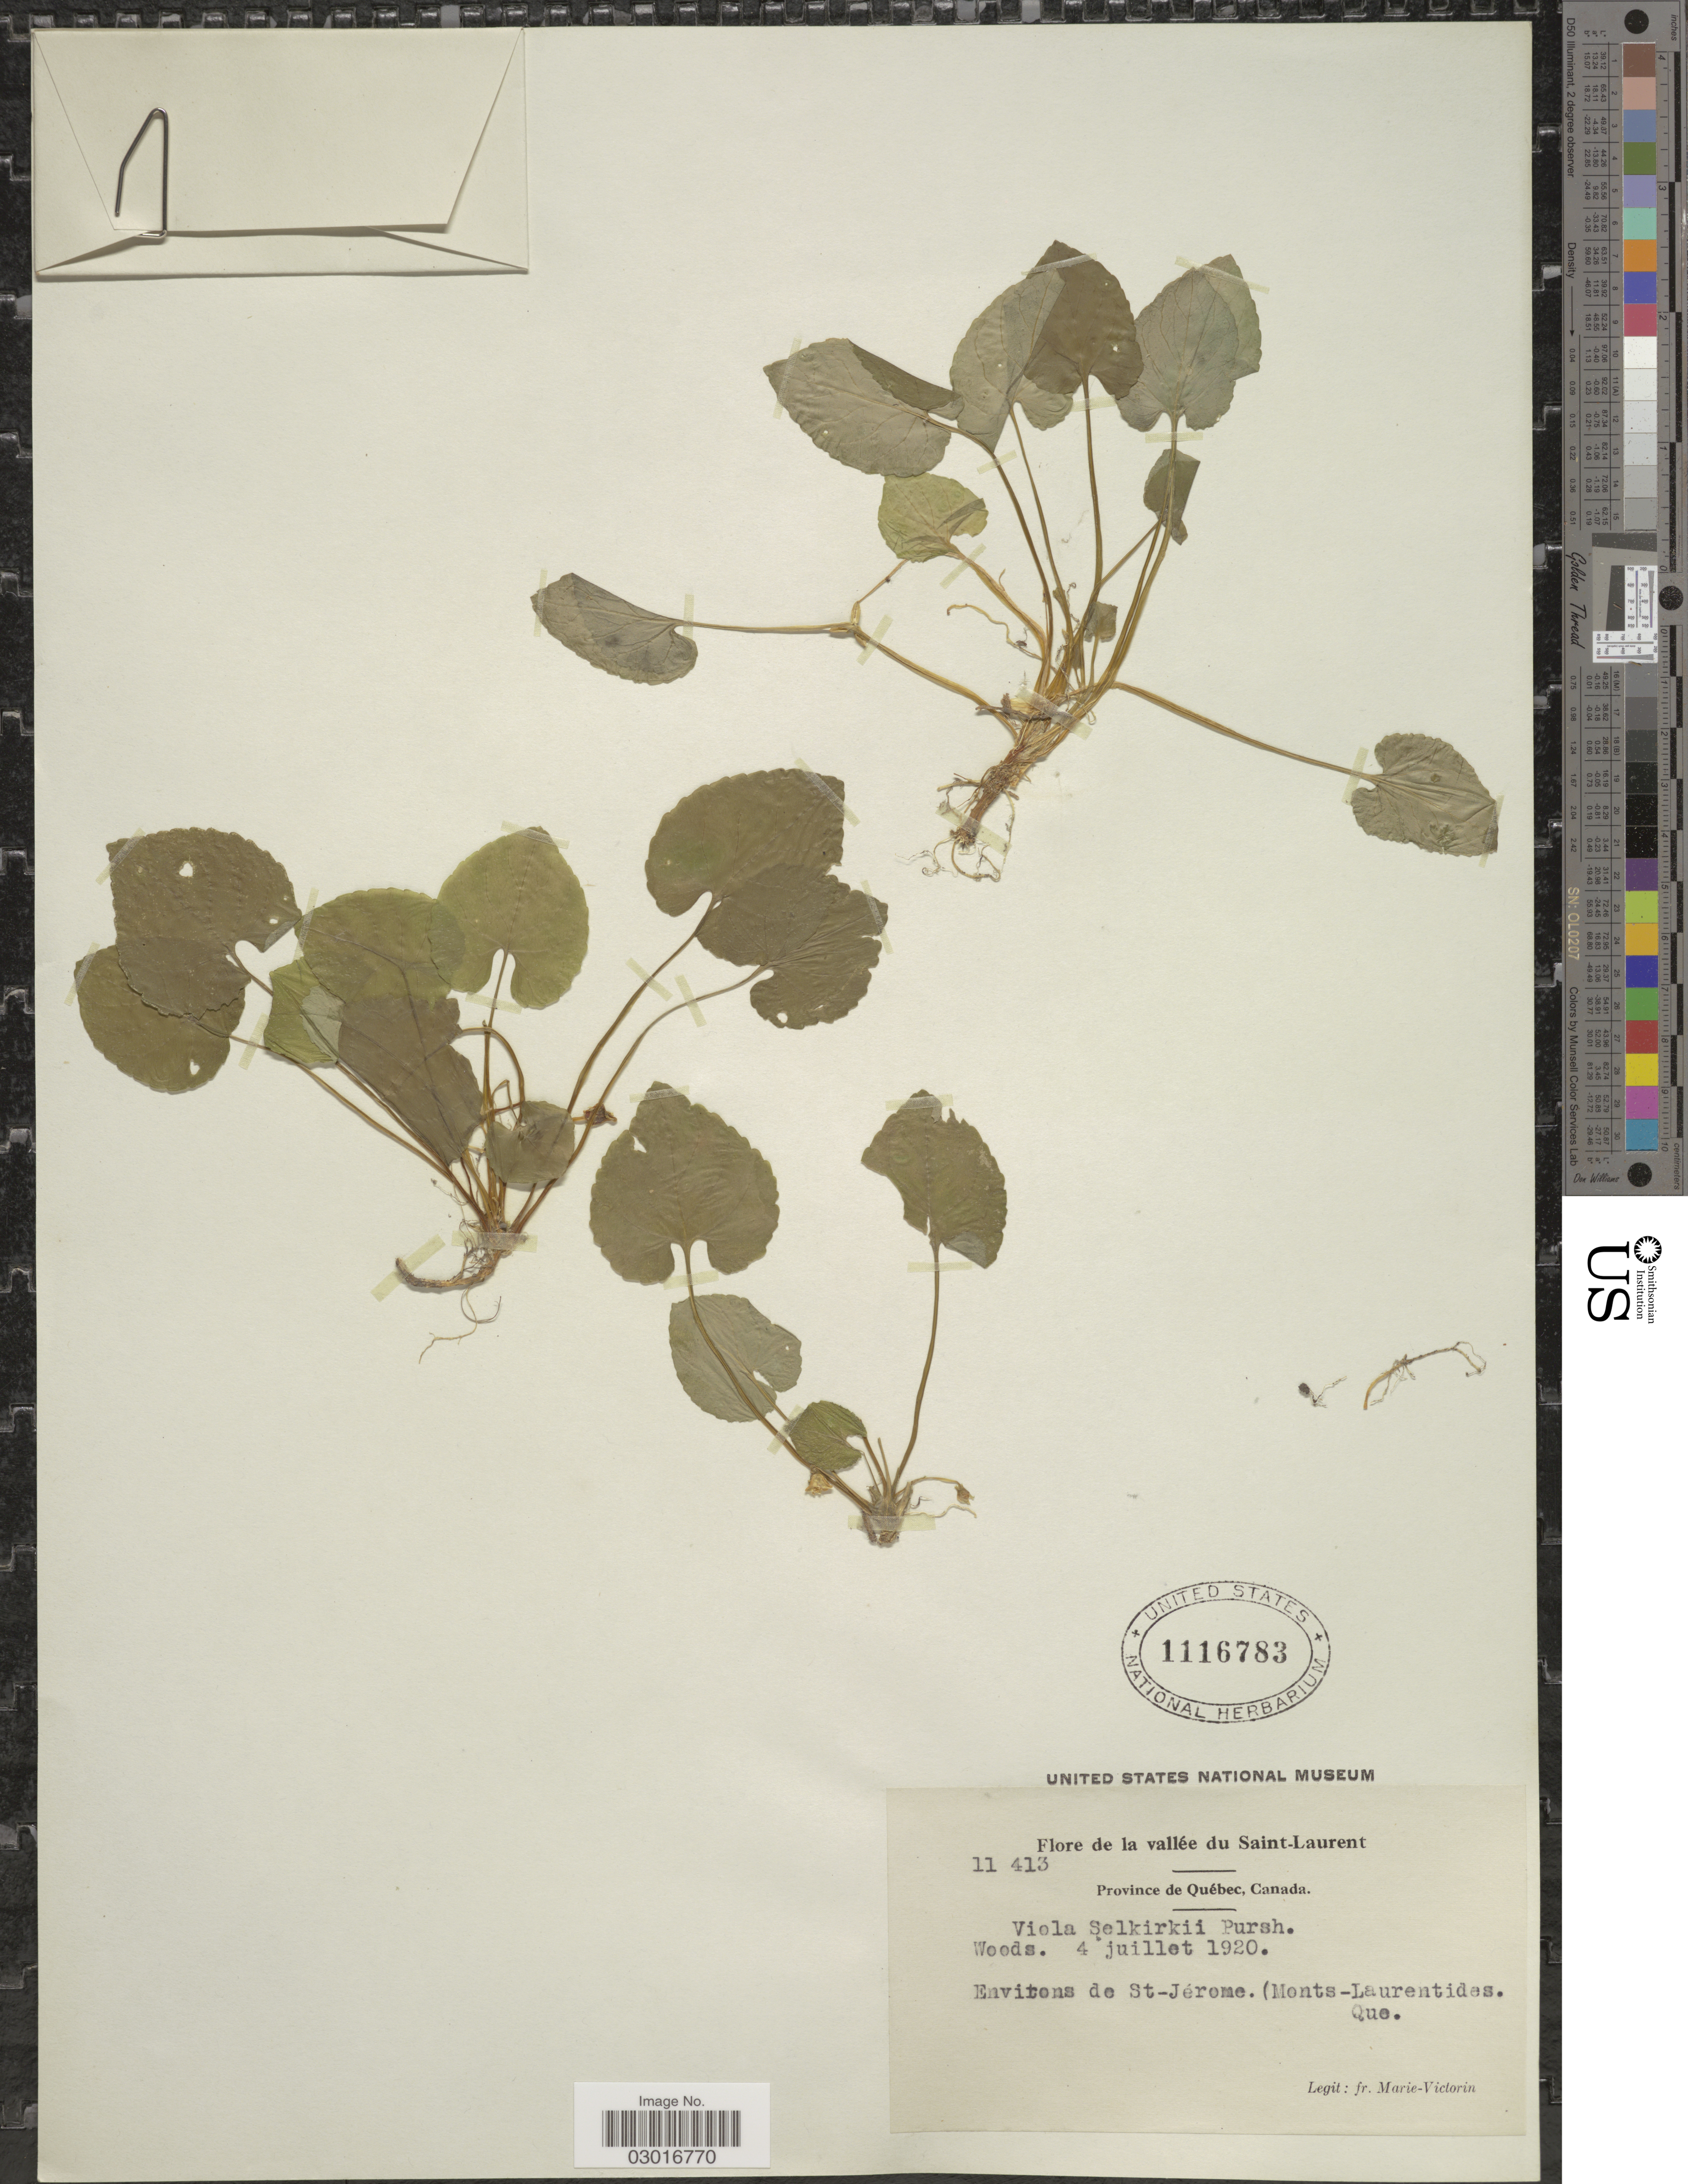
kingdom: Plantae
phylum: Tracheophyta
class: Magnoliopsida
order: Malpighiales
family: Violaceae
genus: Viola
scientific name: Viola selkirkii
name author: Pursh ex Goldie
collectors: F. Marie-Victorin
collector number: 11413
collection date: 1920-07-04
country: Canada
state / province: Quebec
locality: Vallée du Saint-Laurent. Environs de St. Jérome. (Monts-Laurentides).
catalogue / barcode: US 1116783